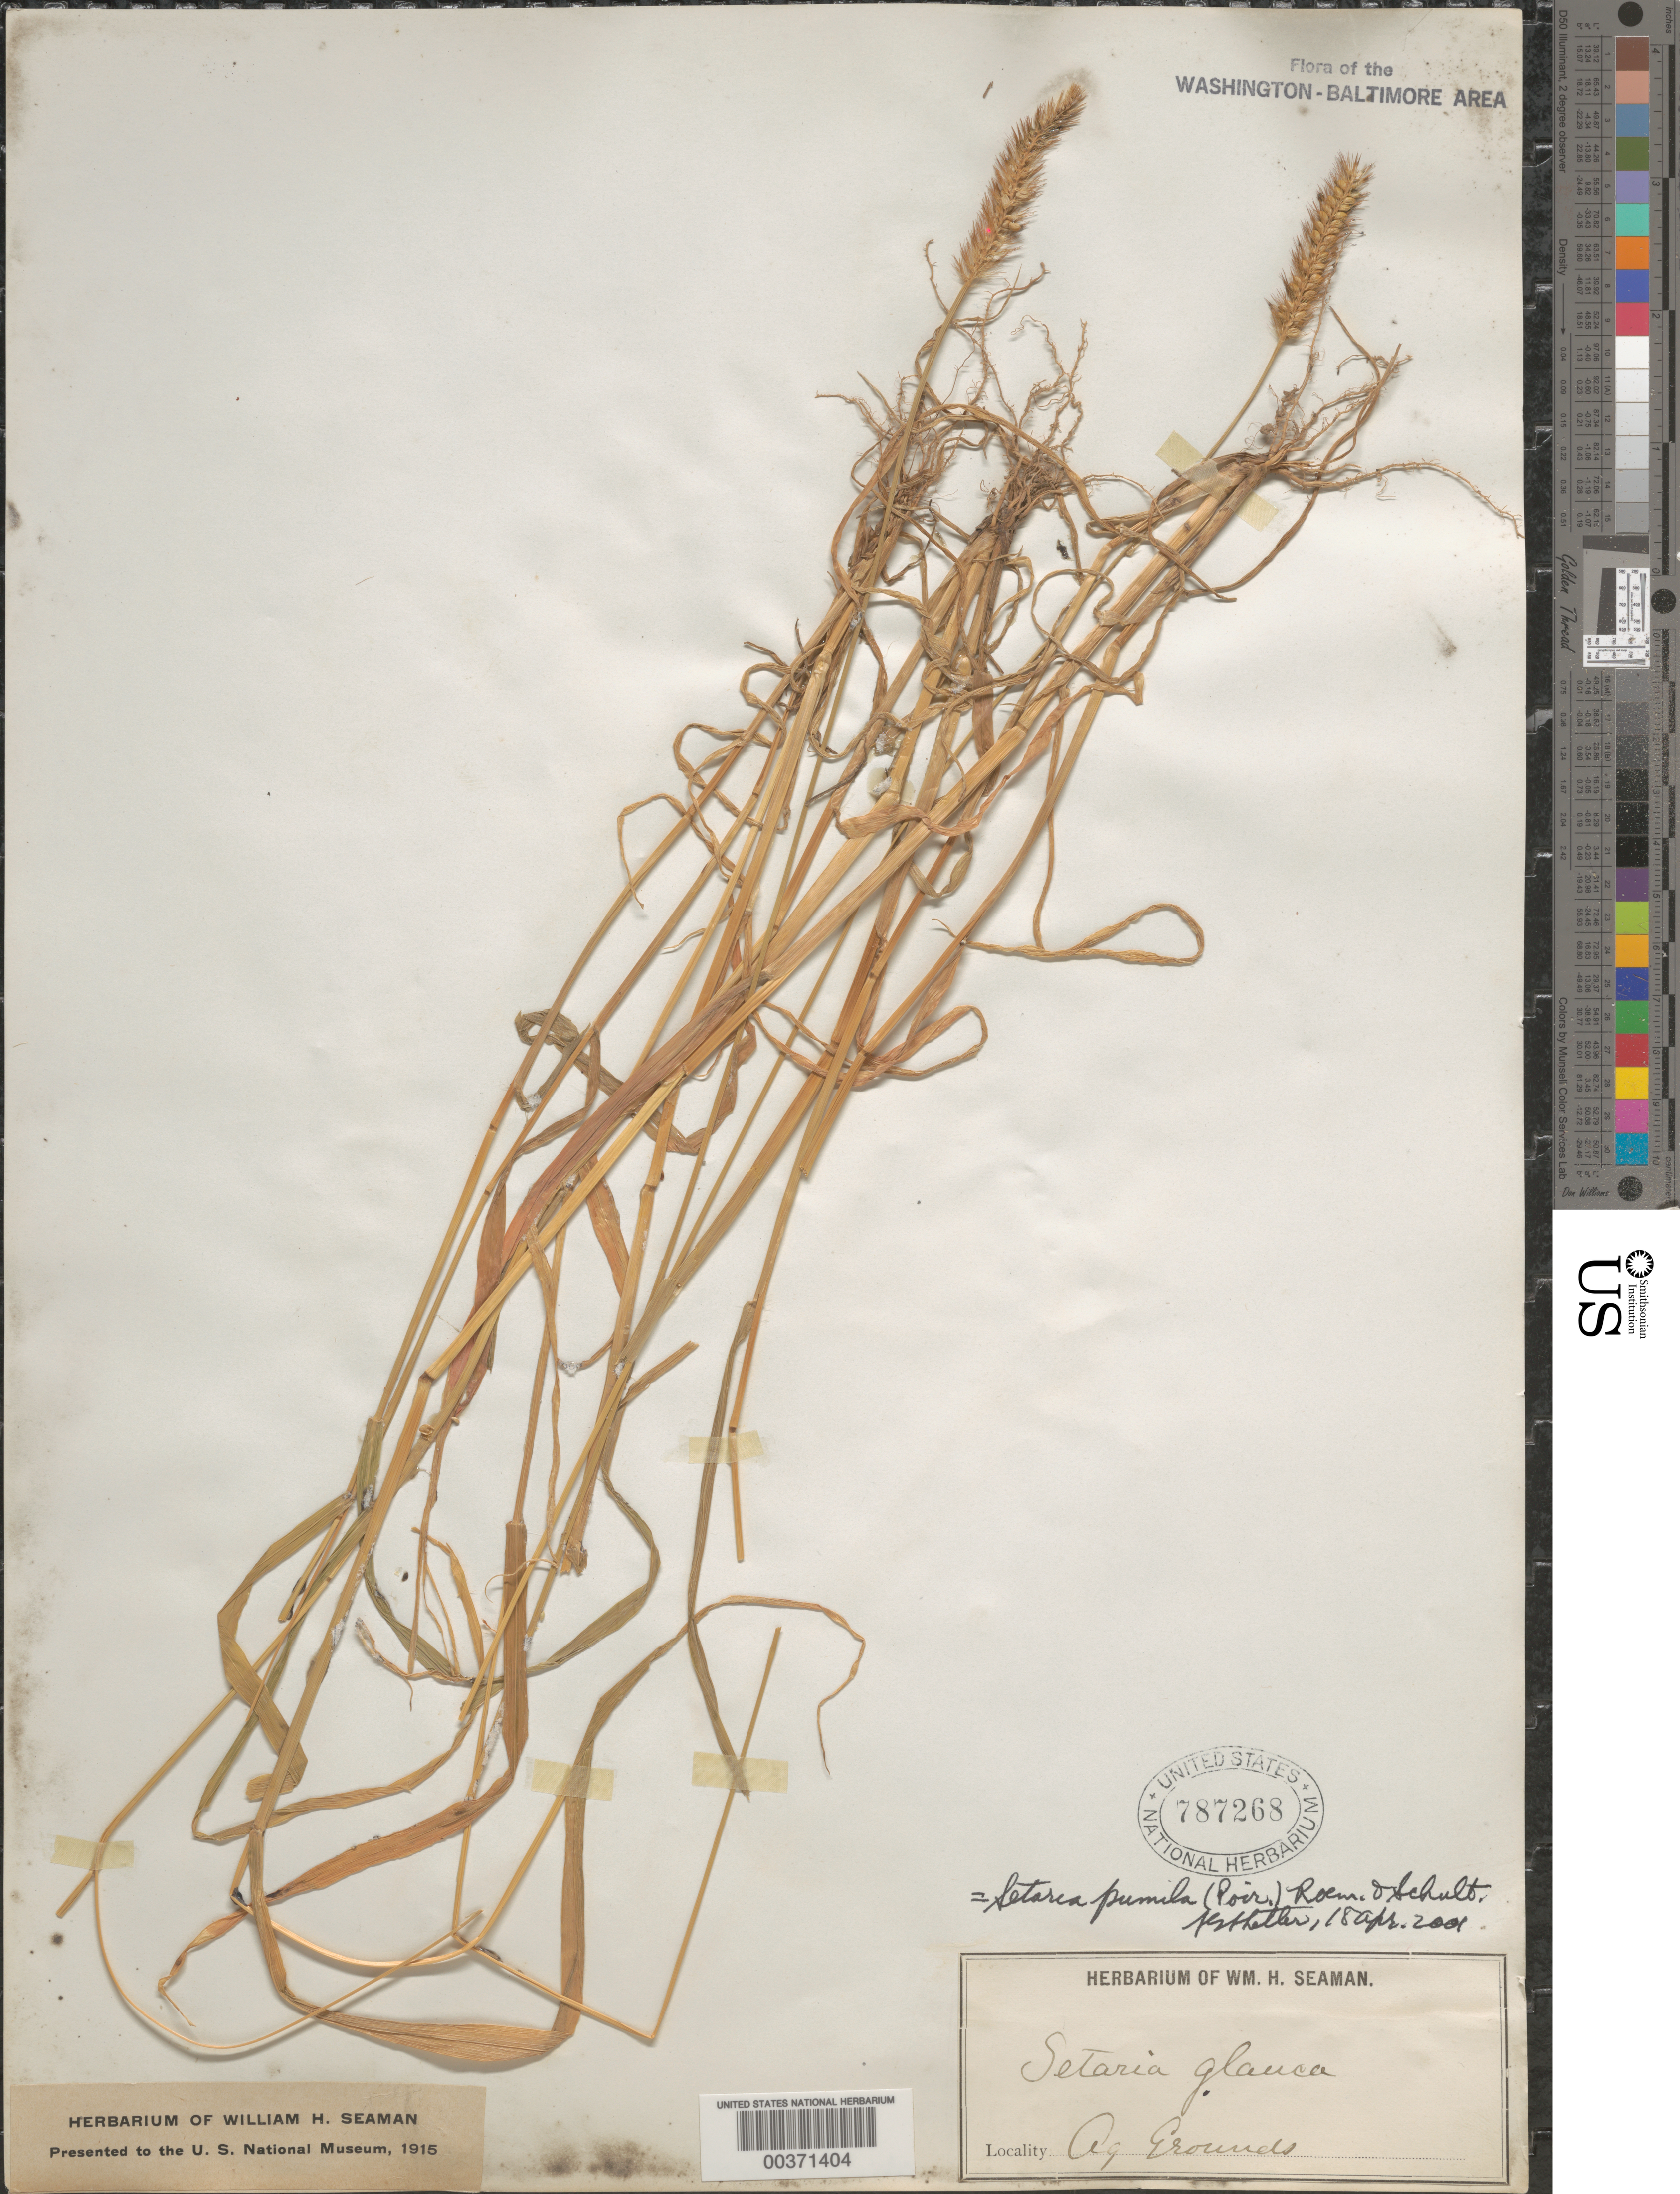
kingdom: Plantae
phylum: Tracheophyta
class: Liliopsida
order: Poales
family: Poaceae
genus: Setaria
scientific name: Setaria pumila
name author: (Poir.) Roem. & Schult.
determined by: Shetler, Stanwyn G., (US), NMNH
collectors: F. L. Scribner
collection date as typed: Oct 1888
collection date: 1888-10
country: United States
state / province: Maryland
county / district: Prince George's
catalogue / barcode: US 787268